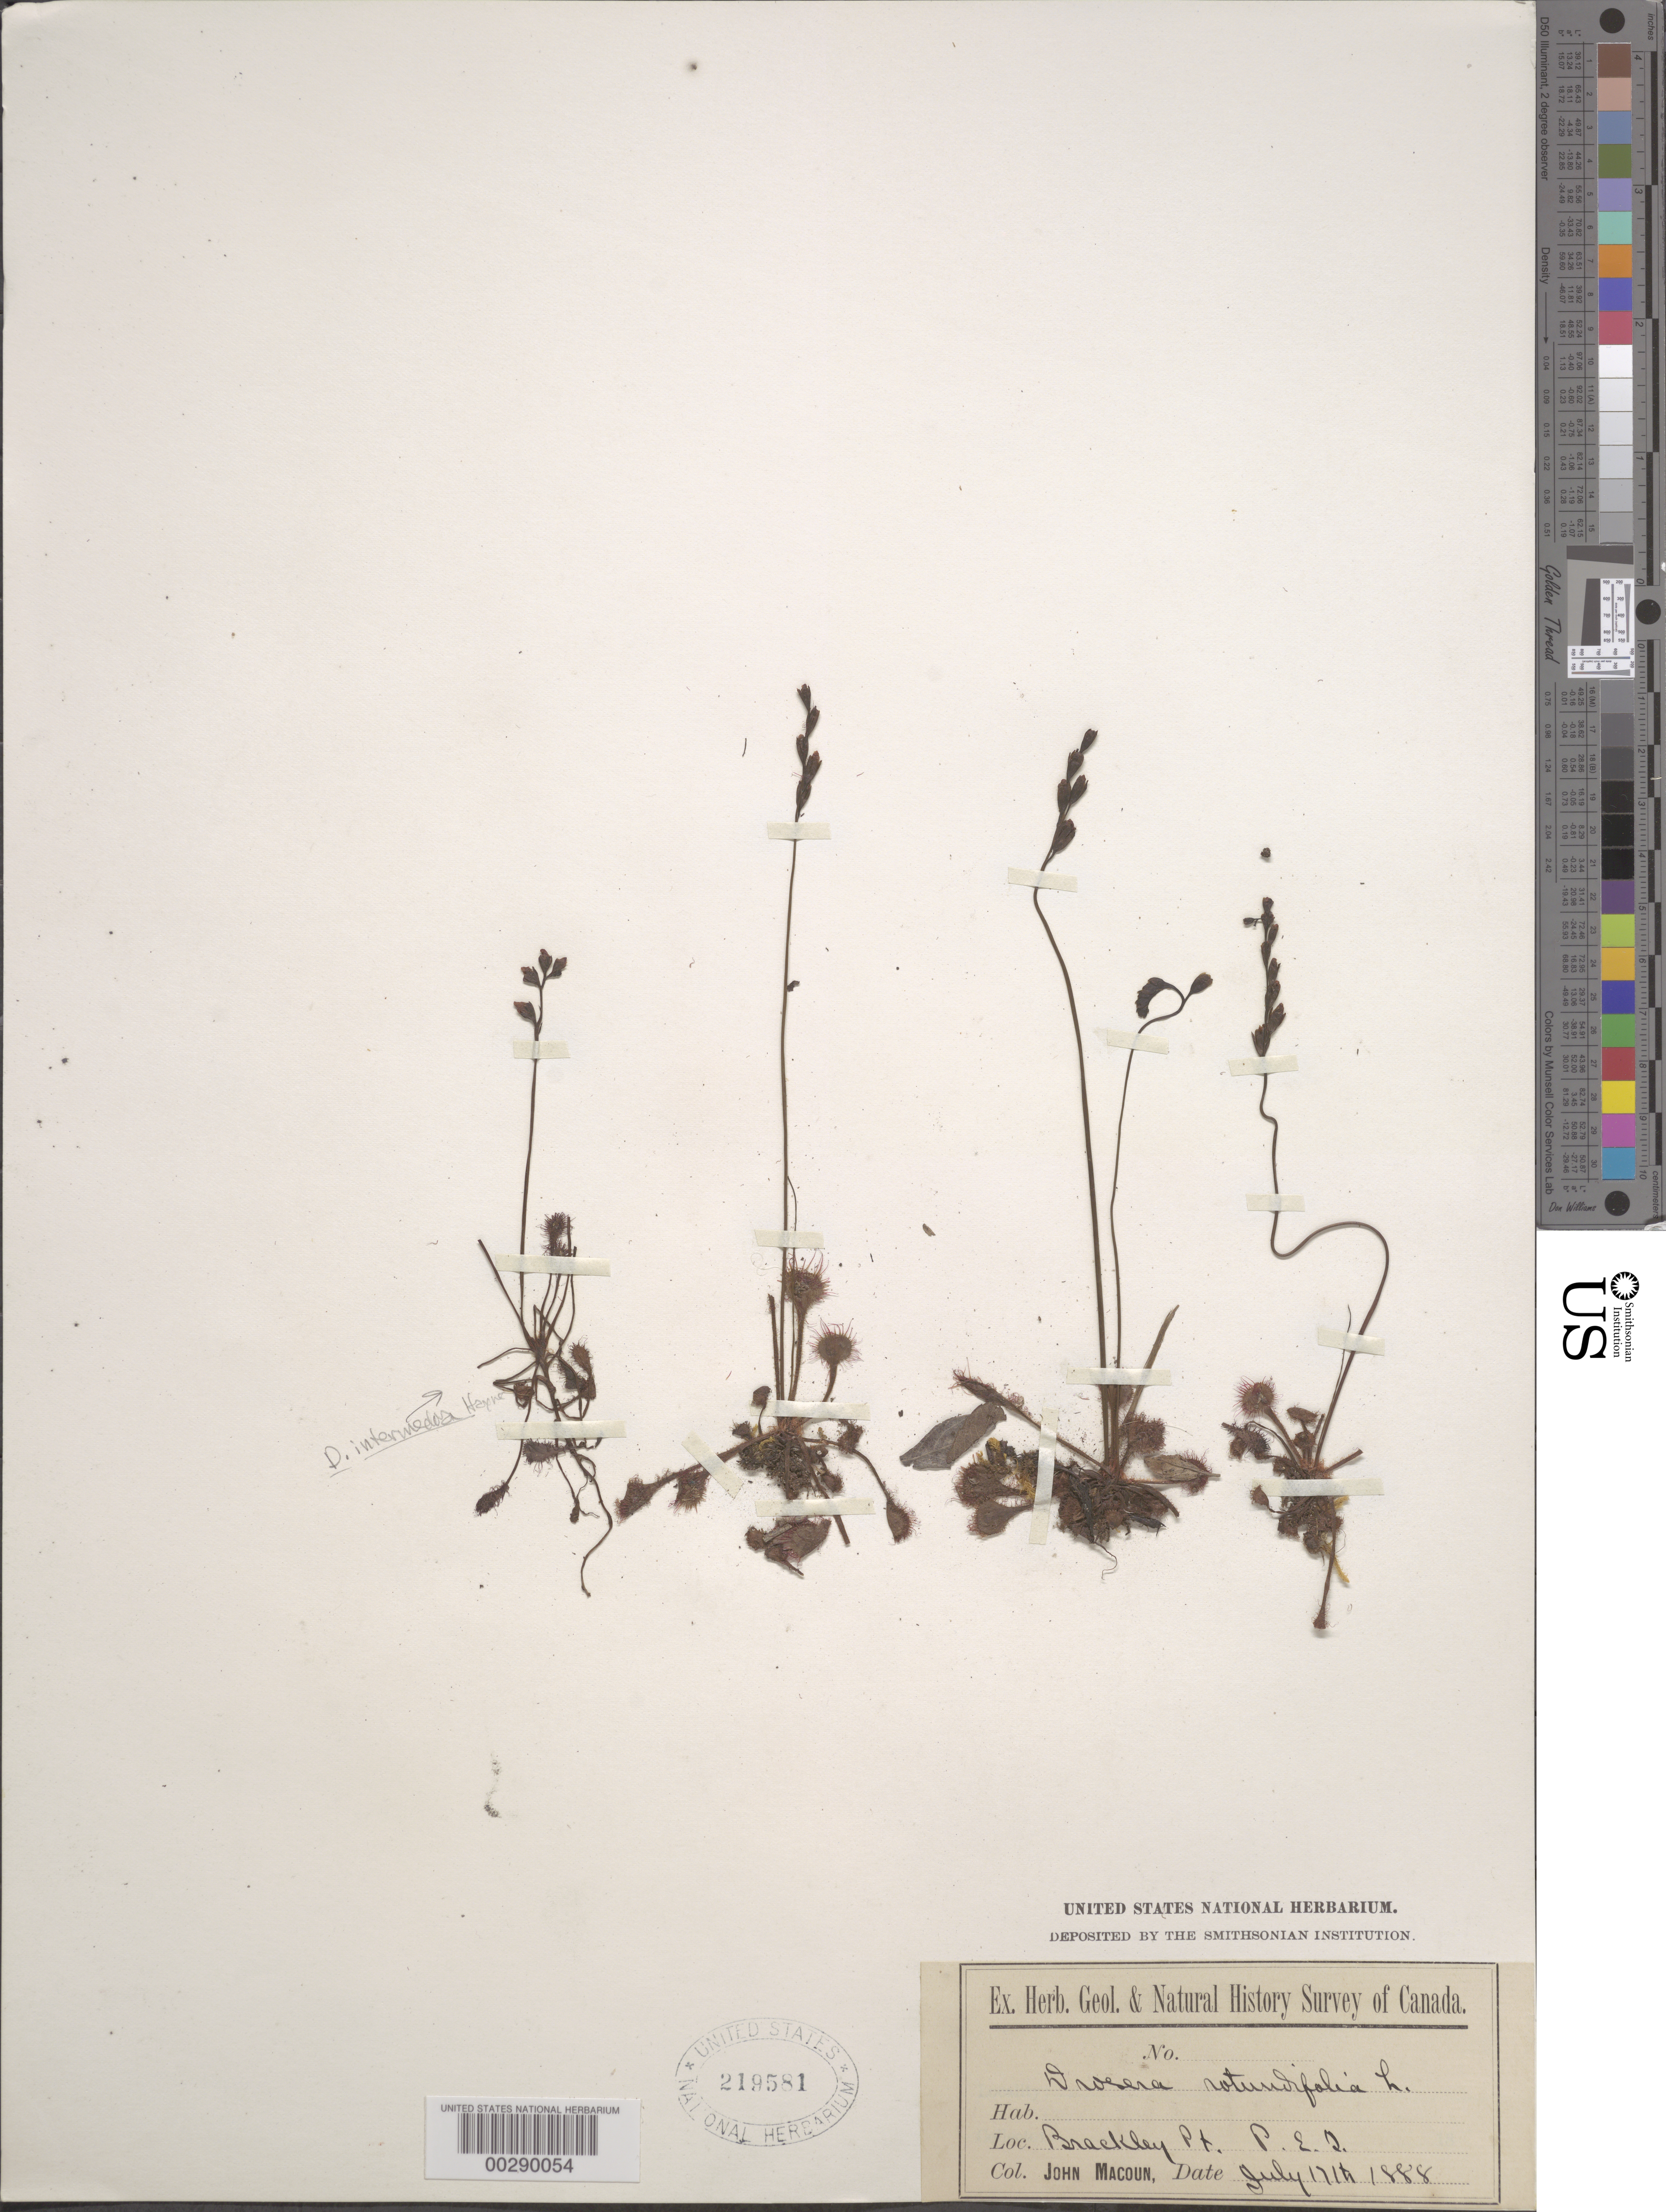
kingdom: Plantae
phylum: Tracheophyta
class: Magnoliopsida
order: Caryophyllales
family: Droseraceae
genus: Drosera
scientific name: Drosera rotundifolia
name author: L.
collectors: J. Macoun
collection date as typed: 17 Jul 1888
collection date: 1888-07-17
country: Canada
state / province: Prince Edward Island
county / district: Queens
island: Prince Edward Island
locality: Brackley pt.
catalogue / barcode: US 219581